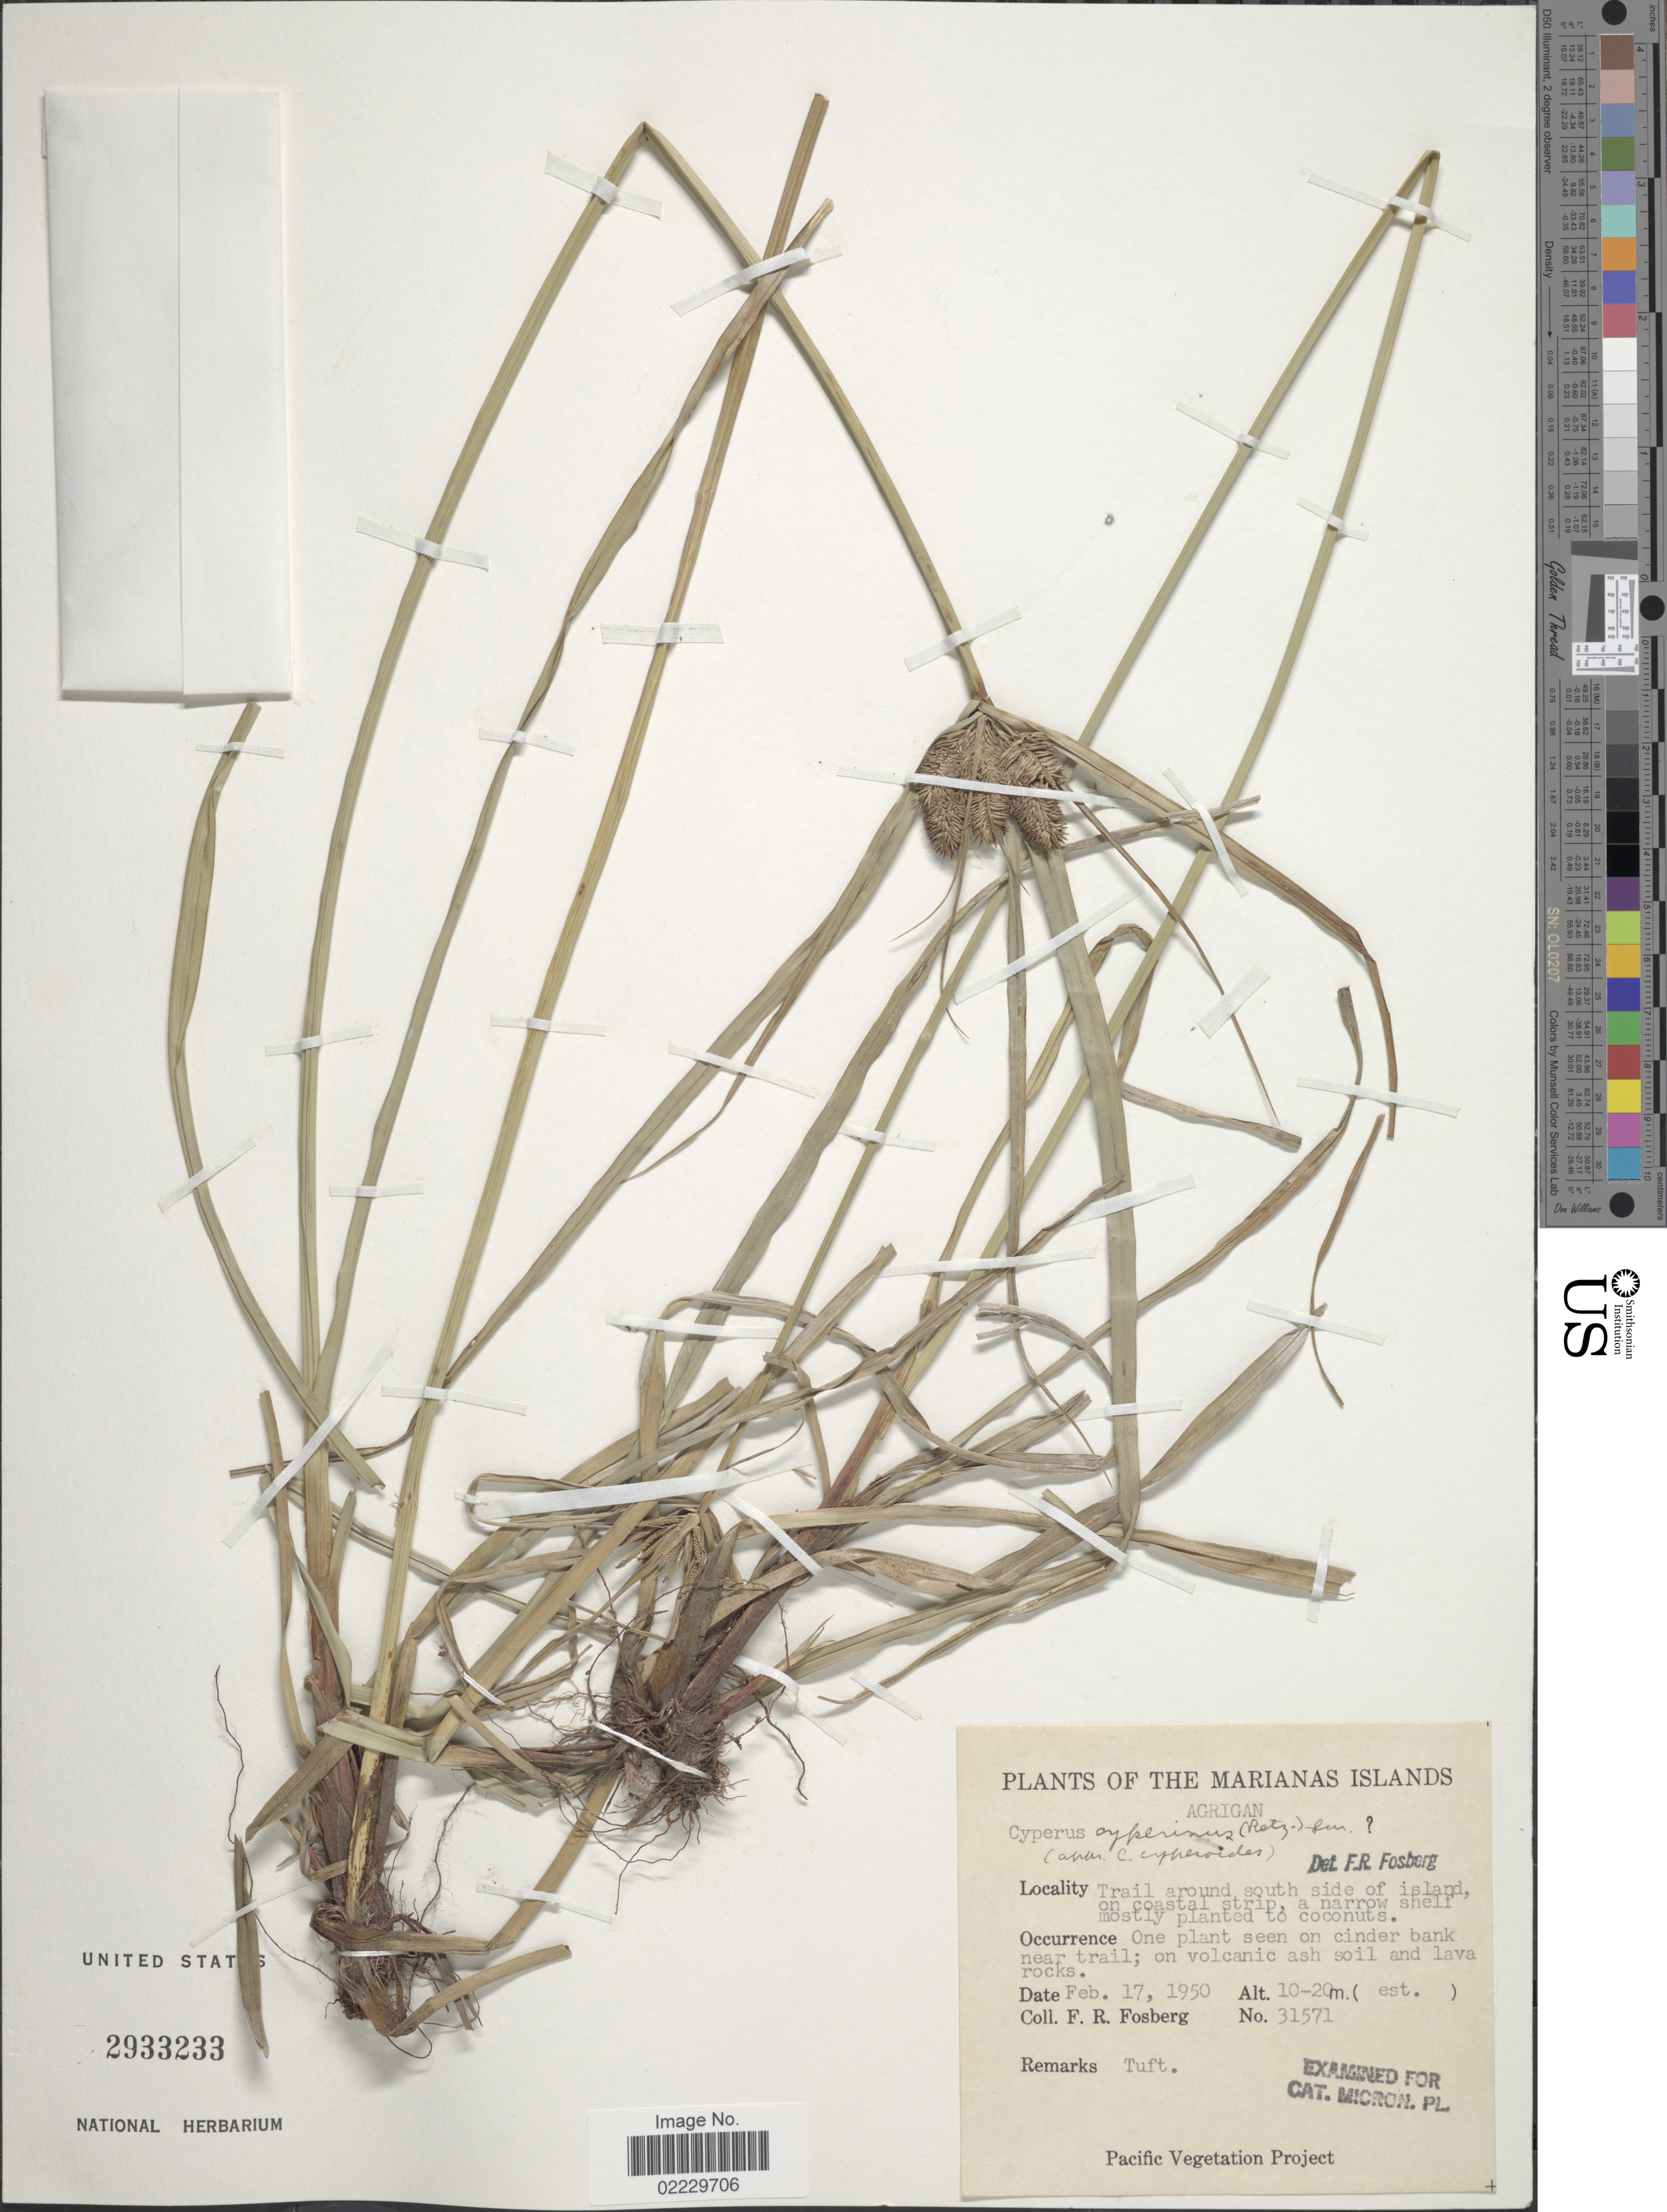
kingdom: Plantae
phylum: Tracheophyta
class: Liliopsida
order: Poales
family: Cyperaceae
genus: Cyperus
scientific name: Cyperus cyperinus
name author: (Retz.) Valck. Sur.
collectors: F. R. Fosberg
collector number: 31571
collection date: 1950-02-17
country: Northern Mariana Islands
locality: Marianas Islands, Argigan, Treil around south side of island, on coastal strip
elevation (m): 10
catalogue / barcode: US 2933233